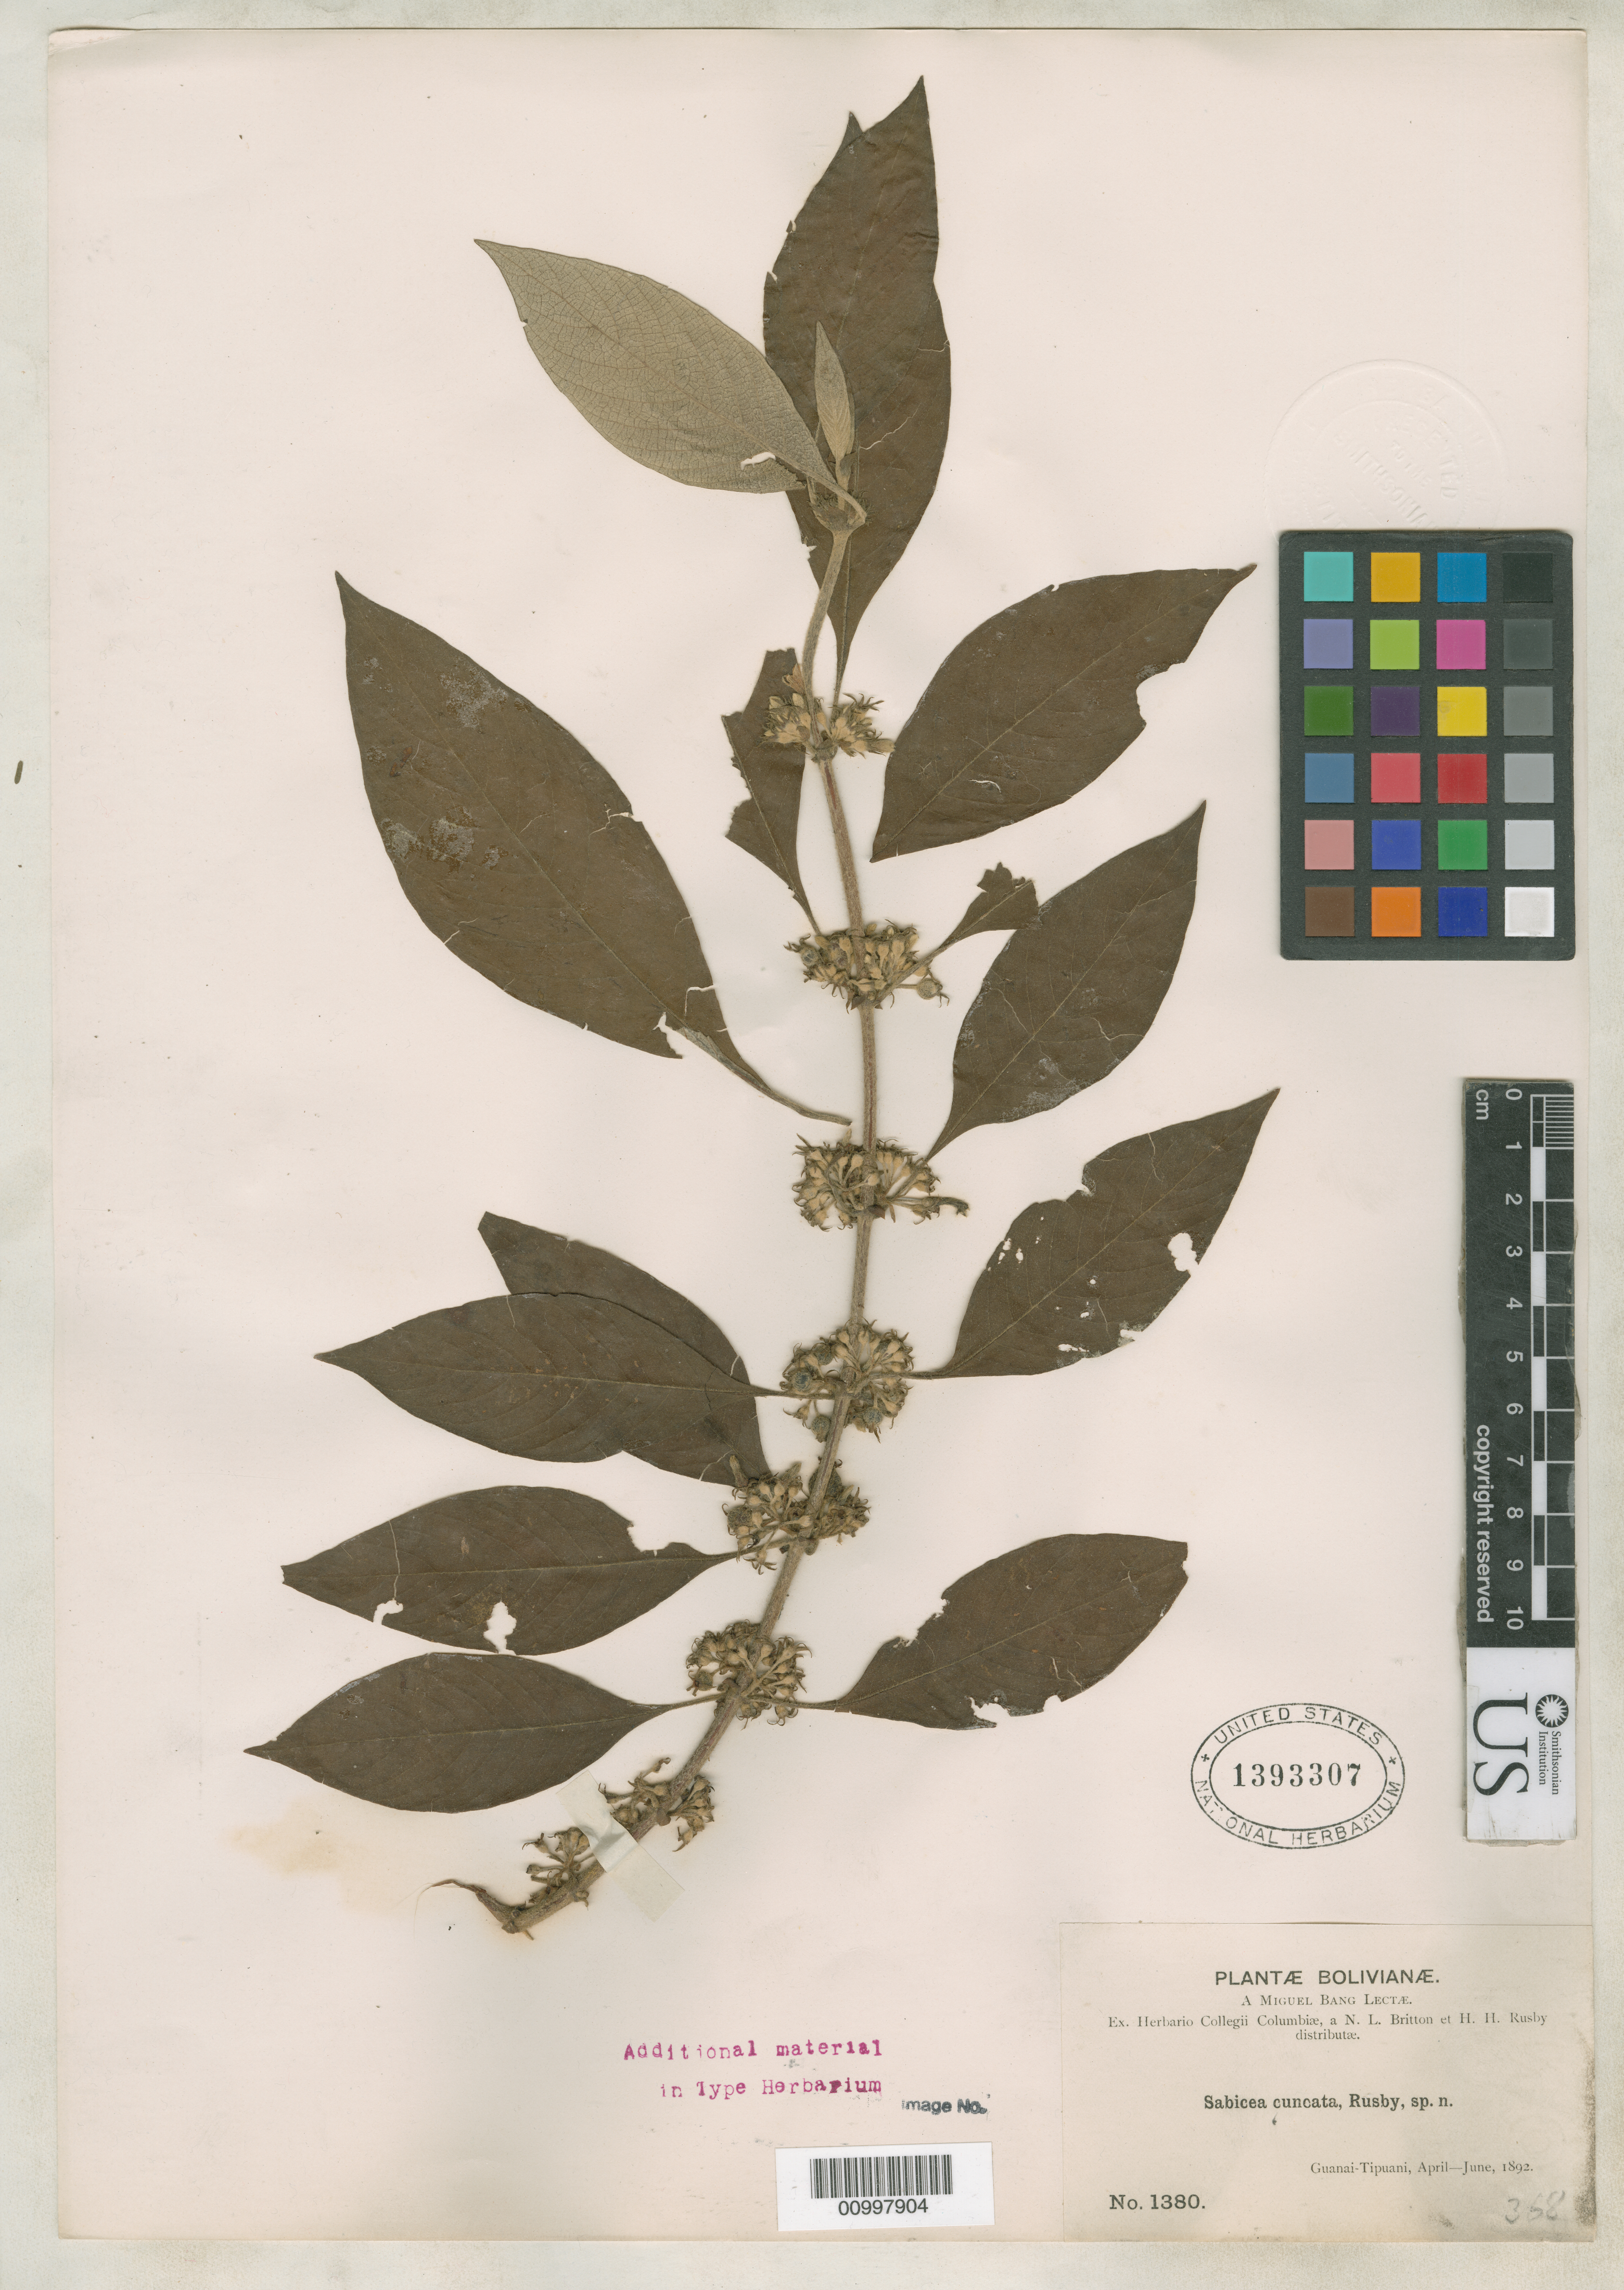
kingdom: Plantae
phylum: Tracheophyta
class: Magnoliopsida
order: Gentianales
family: Rubiaceae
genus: Sabicea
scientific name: Sabicea cuneata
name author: Rusby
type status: Isotype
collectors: M. Bang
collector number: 1380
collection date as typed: Apr 1892 to -- Jun 1892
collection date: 1892-04/1892-06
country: Bolivia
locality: Guanai - Tipuani.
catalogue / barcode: US 1393307